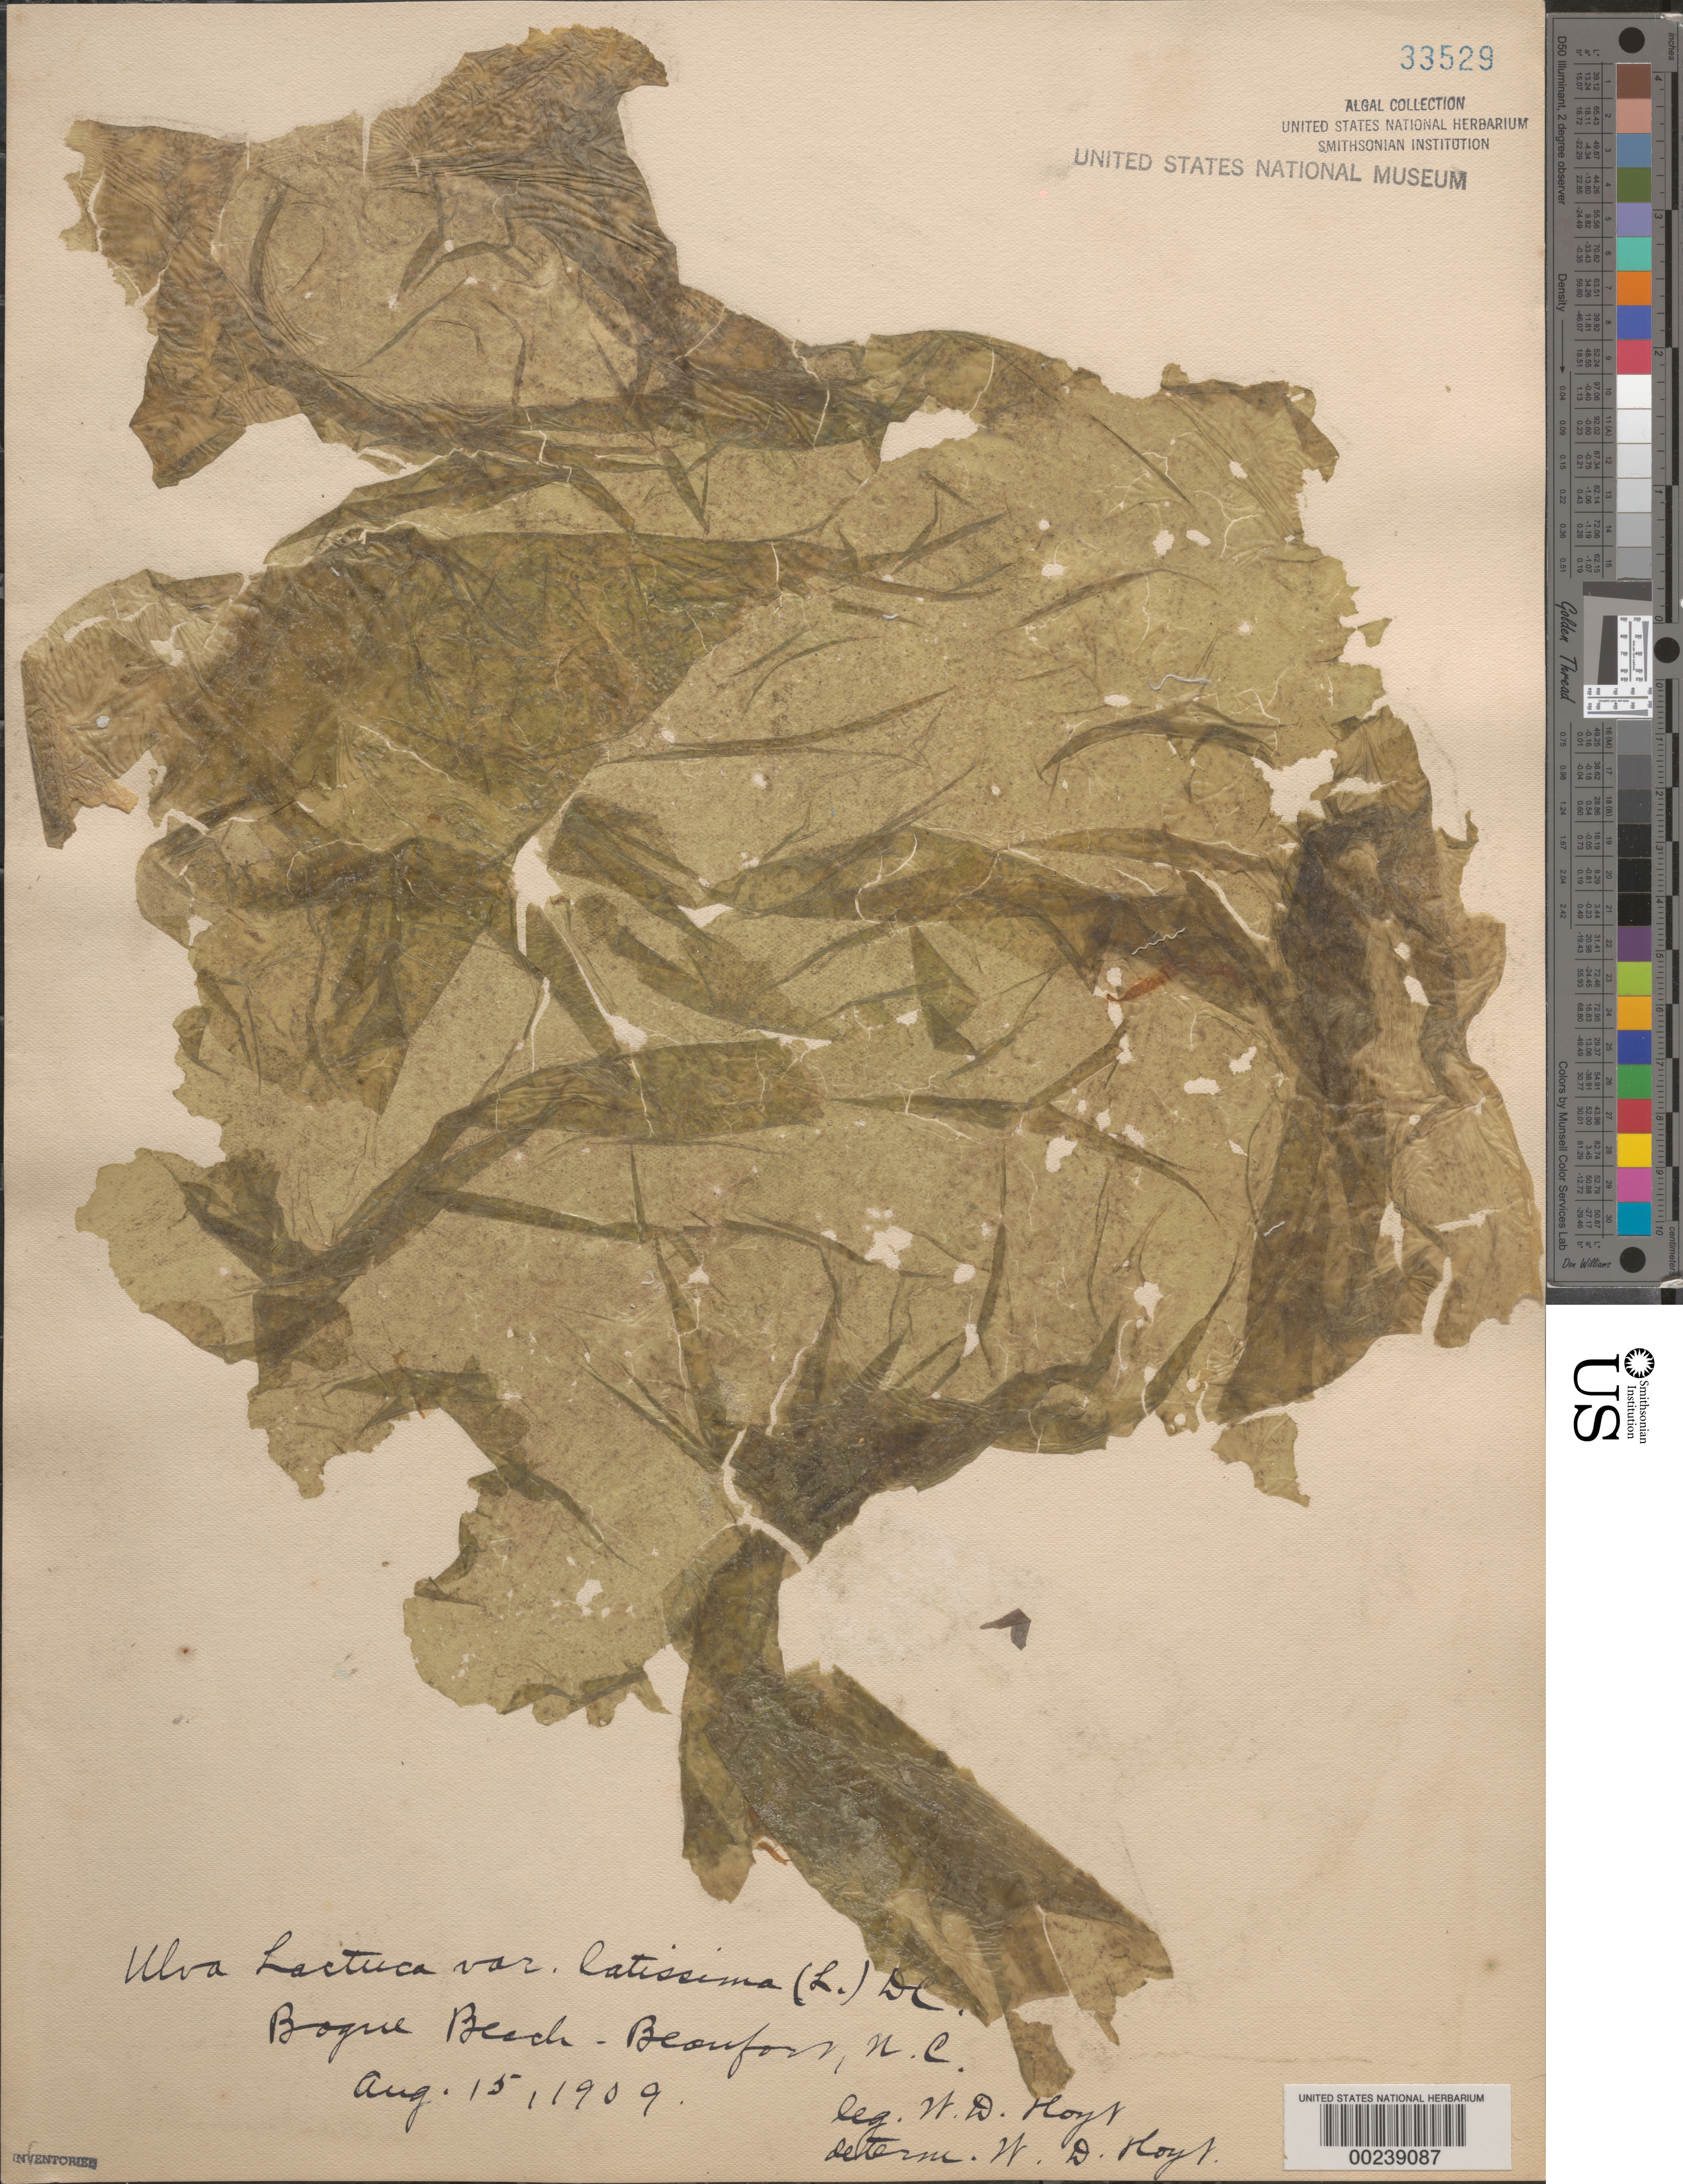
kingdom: Plantae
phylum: Chlorophyta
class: Ulvophyceae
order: Ulvales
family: Ulvaceae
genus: Ulva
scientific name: Ulva lactuca var. latissima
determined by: Hoyt, W. D.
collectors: W. D. Hoyt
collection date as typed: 15 Aug 1909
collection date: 1909-08-15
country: United States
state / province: North Carolina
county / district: Carteret County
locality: Beaufort, Bogue Beach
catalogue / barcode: US 33529